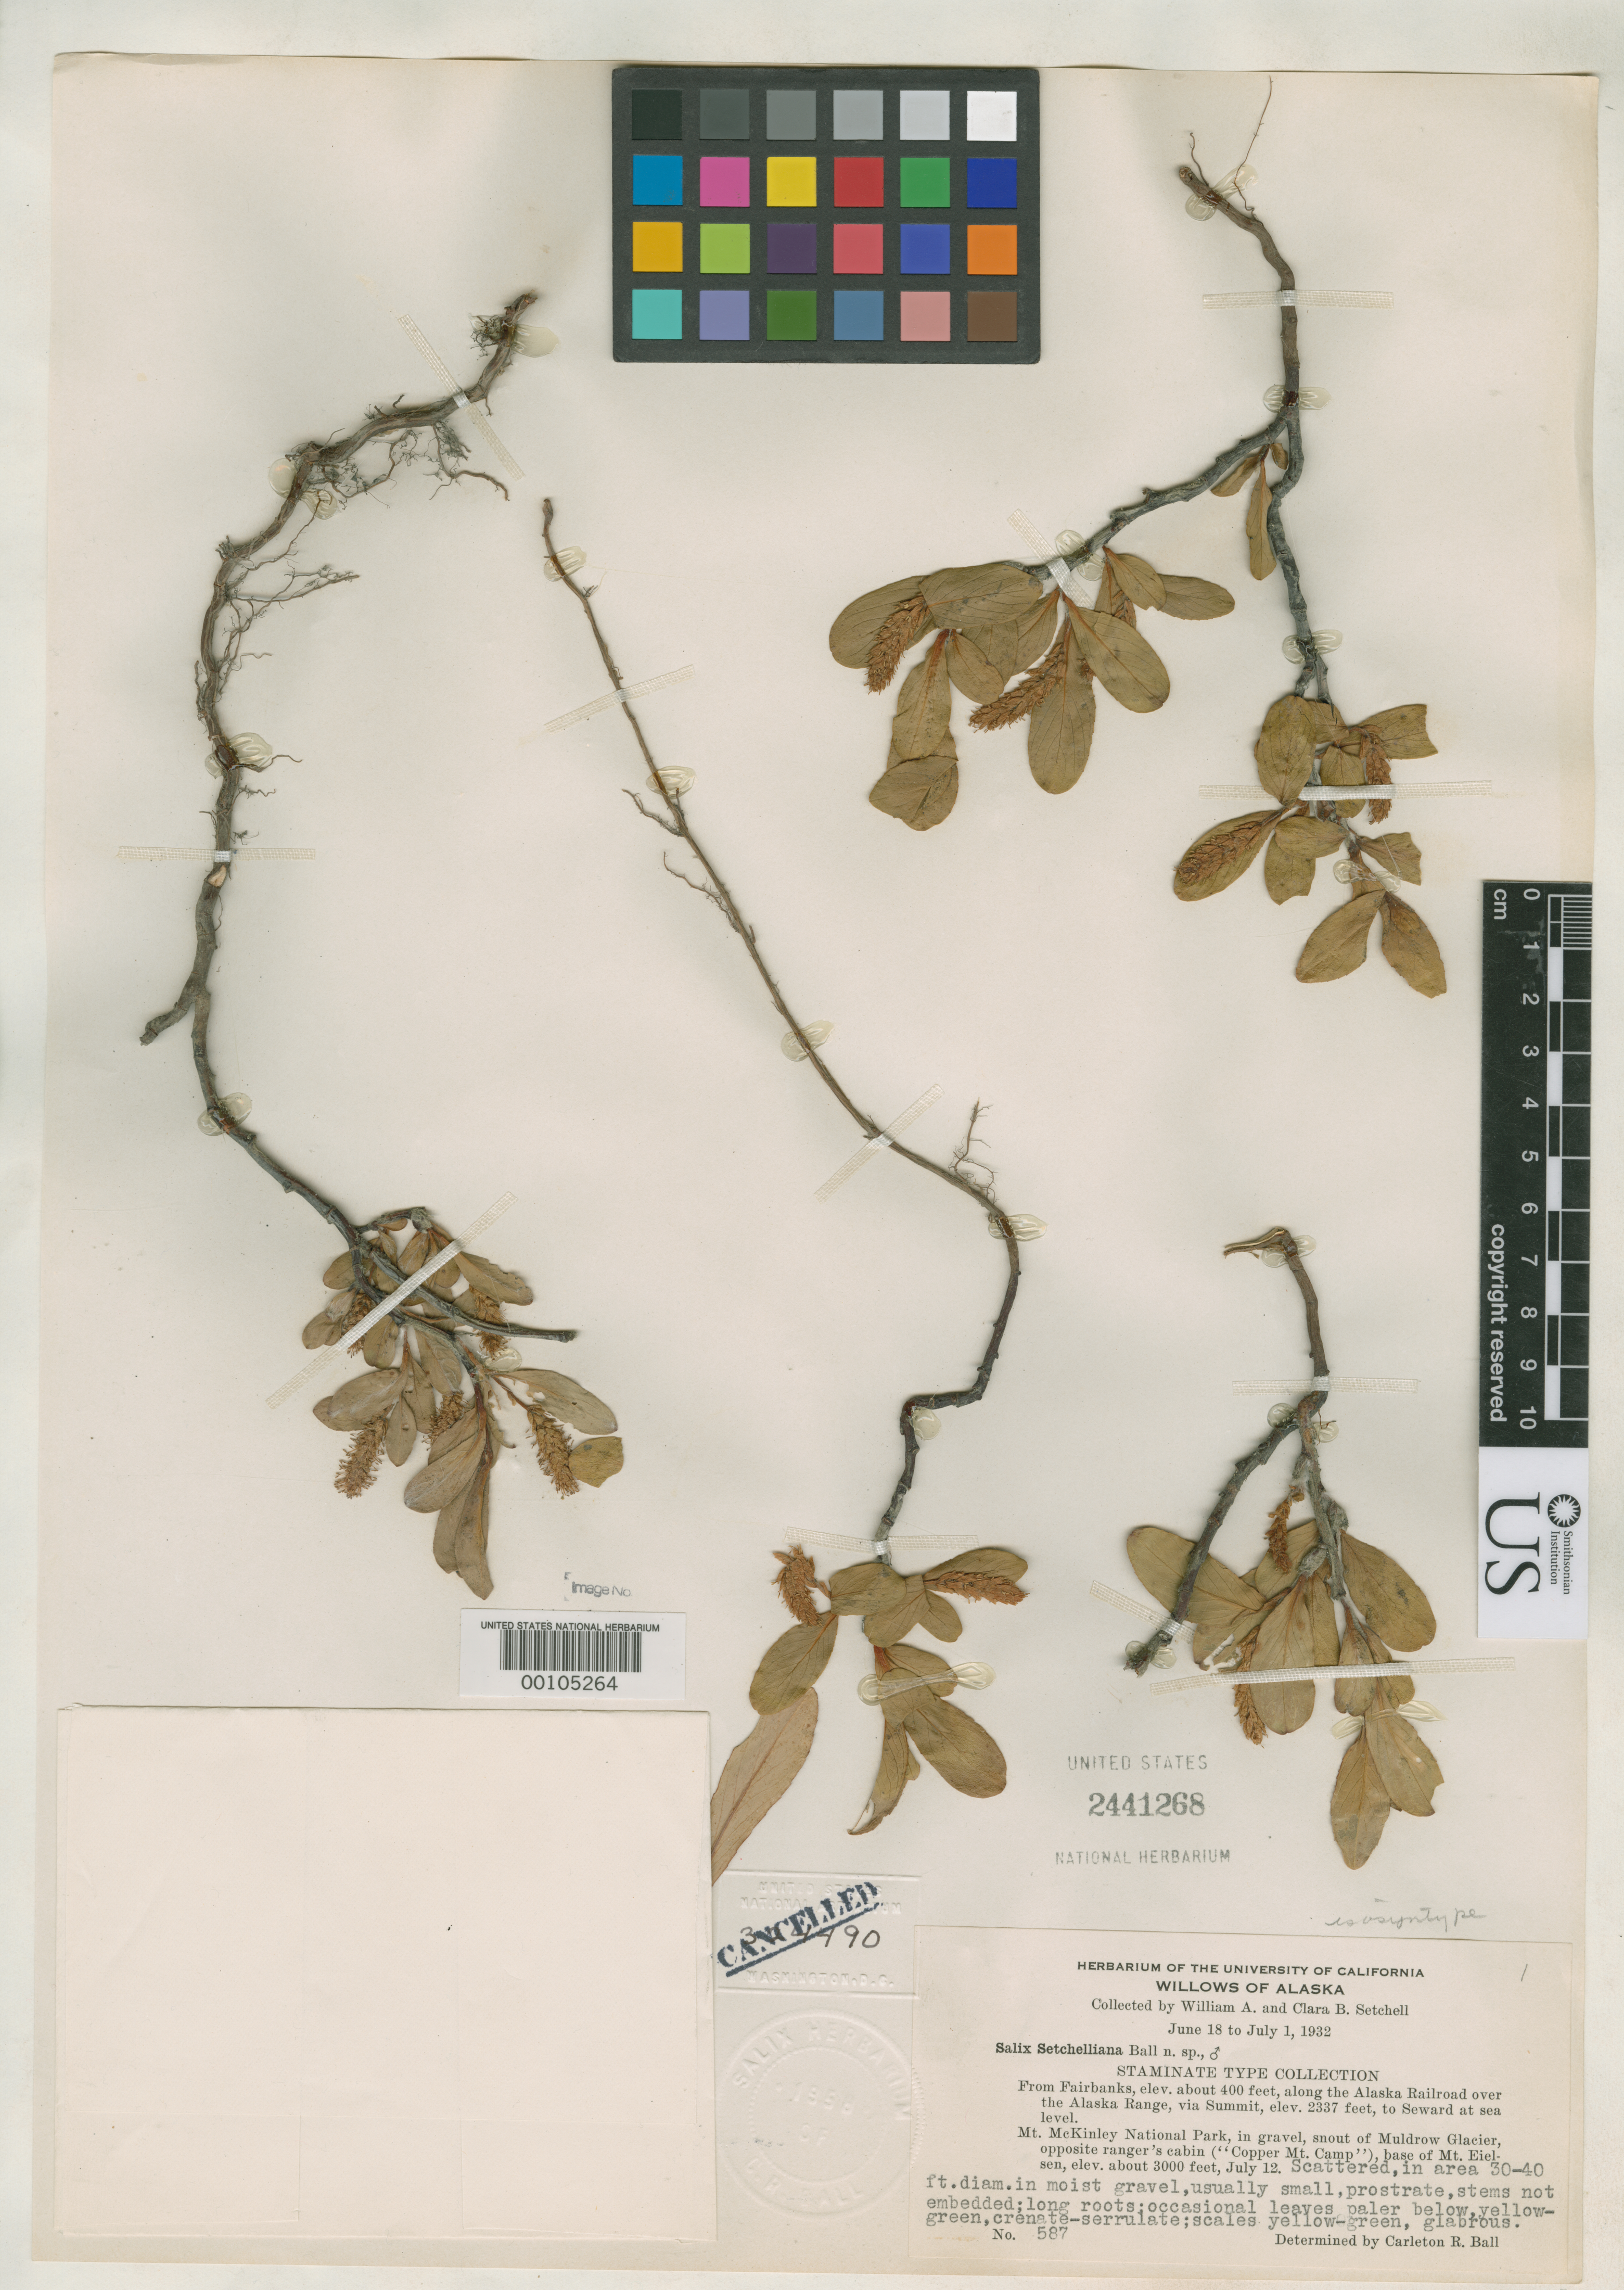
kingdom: Plantae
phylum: Tracheophyta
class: Magnoliopsida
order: Malpighiales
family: Salicaceae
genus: Salix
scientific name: Salix setchelliana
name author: C.R. Ball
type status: Isosyntype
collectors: W. Setchell & C. B. Setchell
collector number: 587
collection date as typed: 12 Jul 1932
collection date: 1932-07-12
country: United States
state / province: Alaska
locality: Mt. McKinley National Park, snout of Muldrow Glacier, base of Mt. Eielson; alt. 3000 Ft.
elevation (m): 914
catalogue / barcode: US 2441268